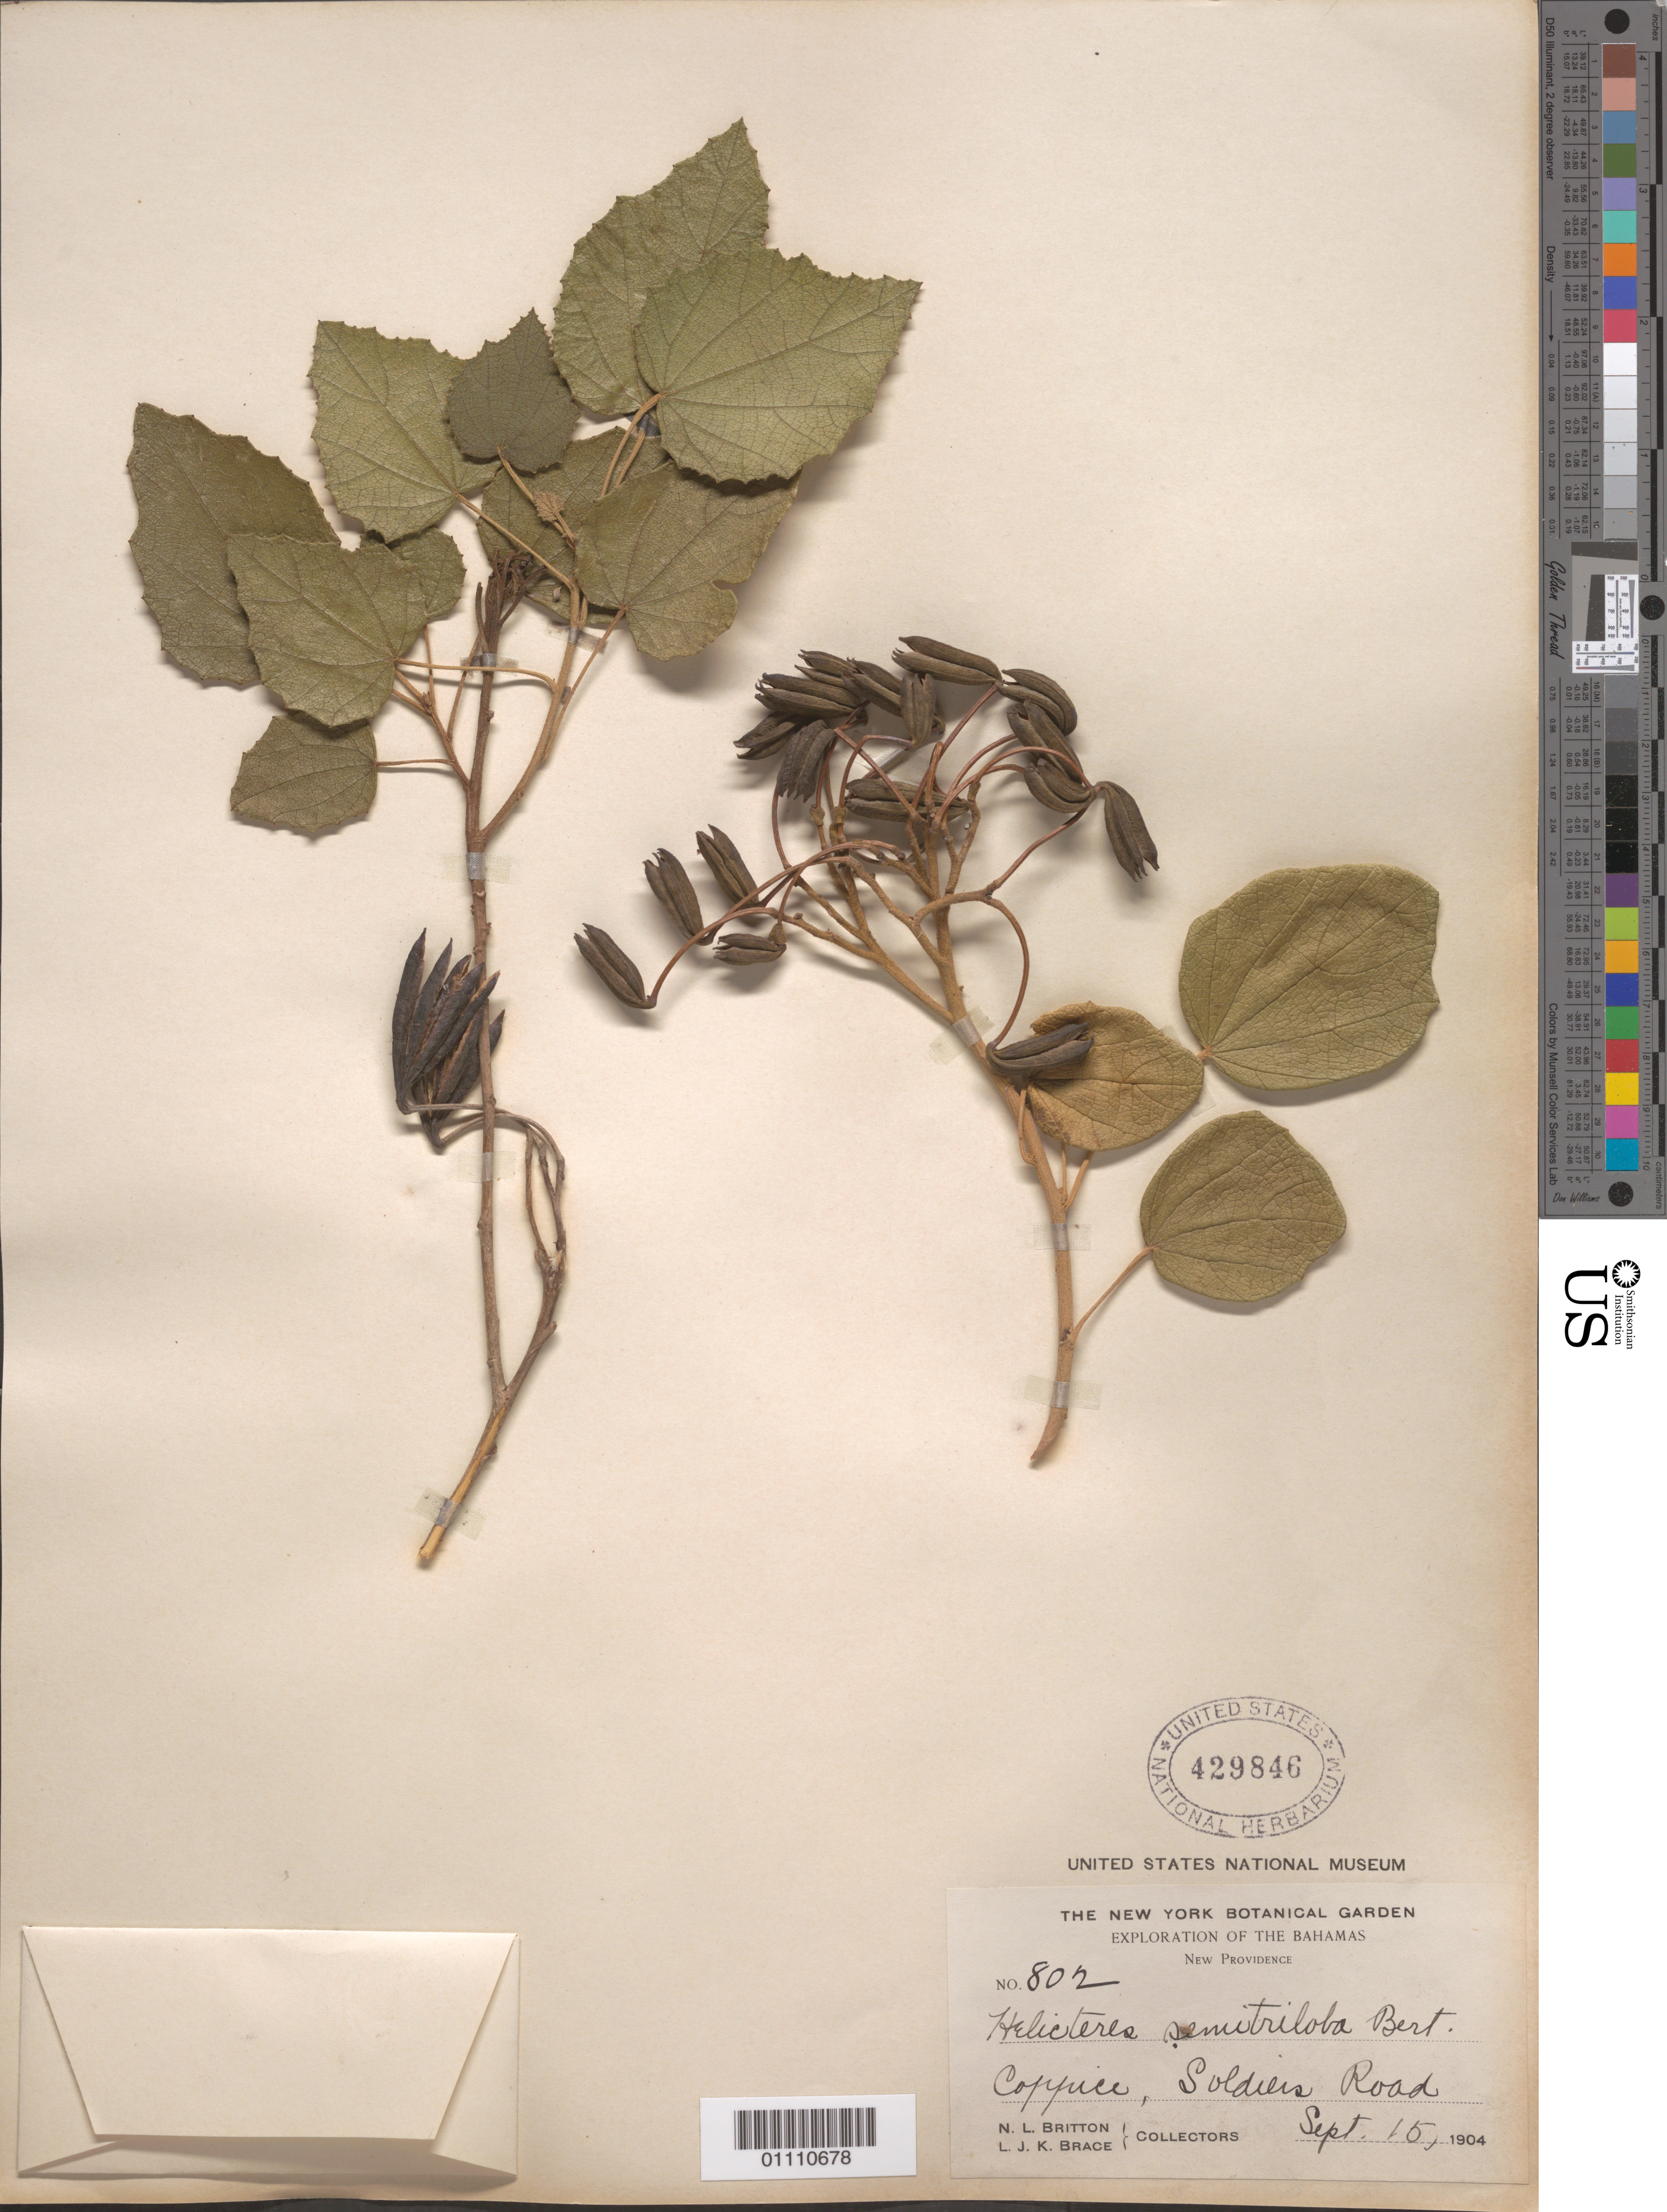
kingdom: Plantae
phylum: Tracheophyta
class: Magnoliopsida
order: Malvales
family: Malvaceae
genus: Helicteres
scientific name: Helicteres semitriloba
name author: Bertero ex DC.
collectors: N. Britton & L. J. K. Brace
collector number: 802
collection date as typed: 15 Sep 1904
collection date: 1904-09-15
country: Bahamas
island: New Providence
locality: Coppice, Soldier Road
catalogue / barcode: US 429846